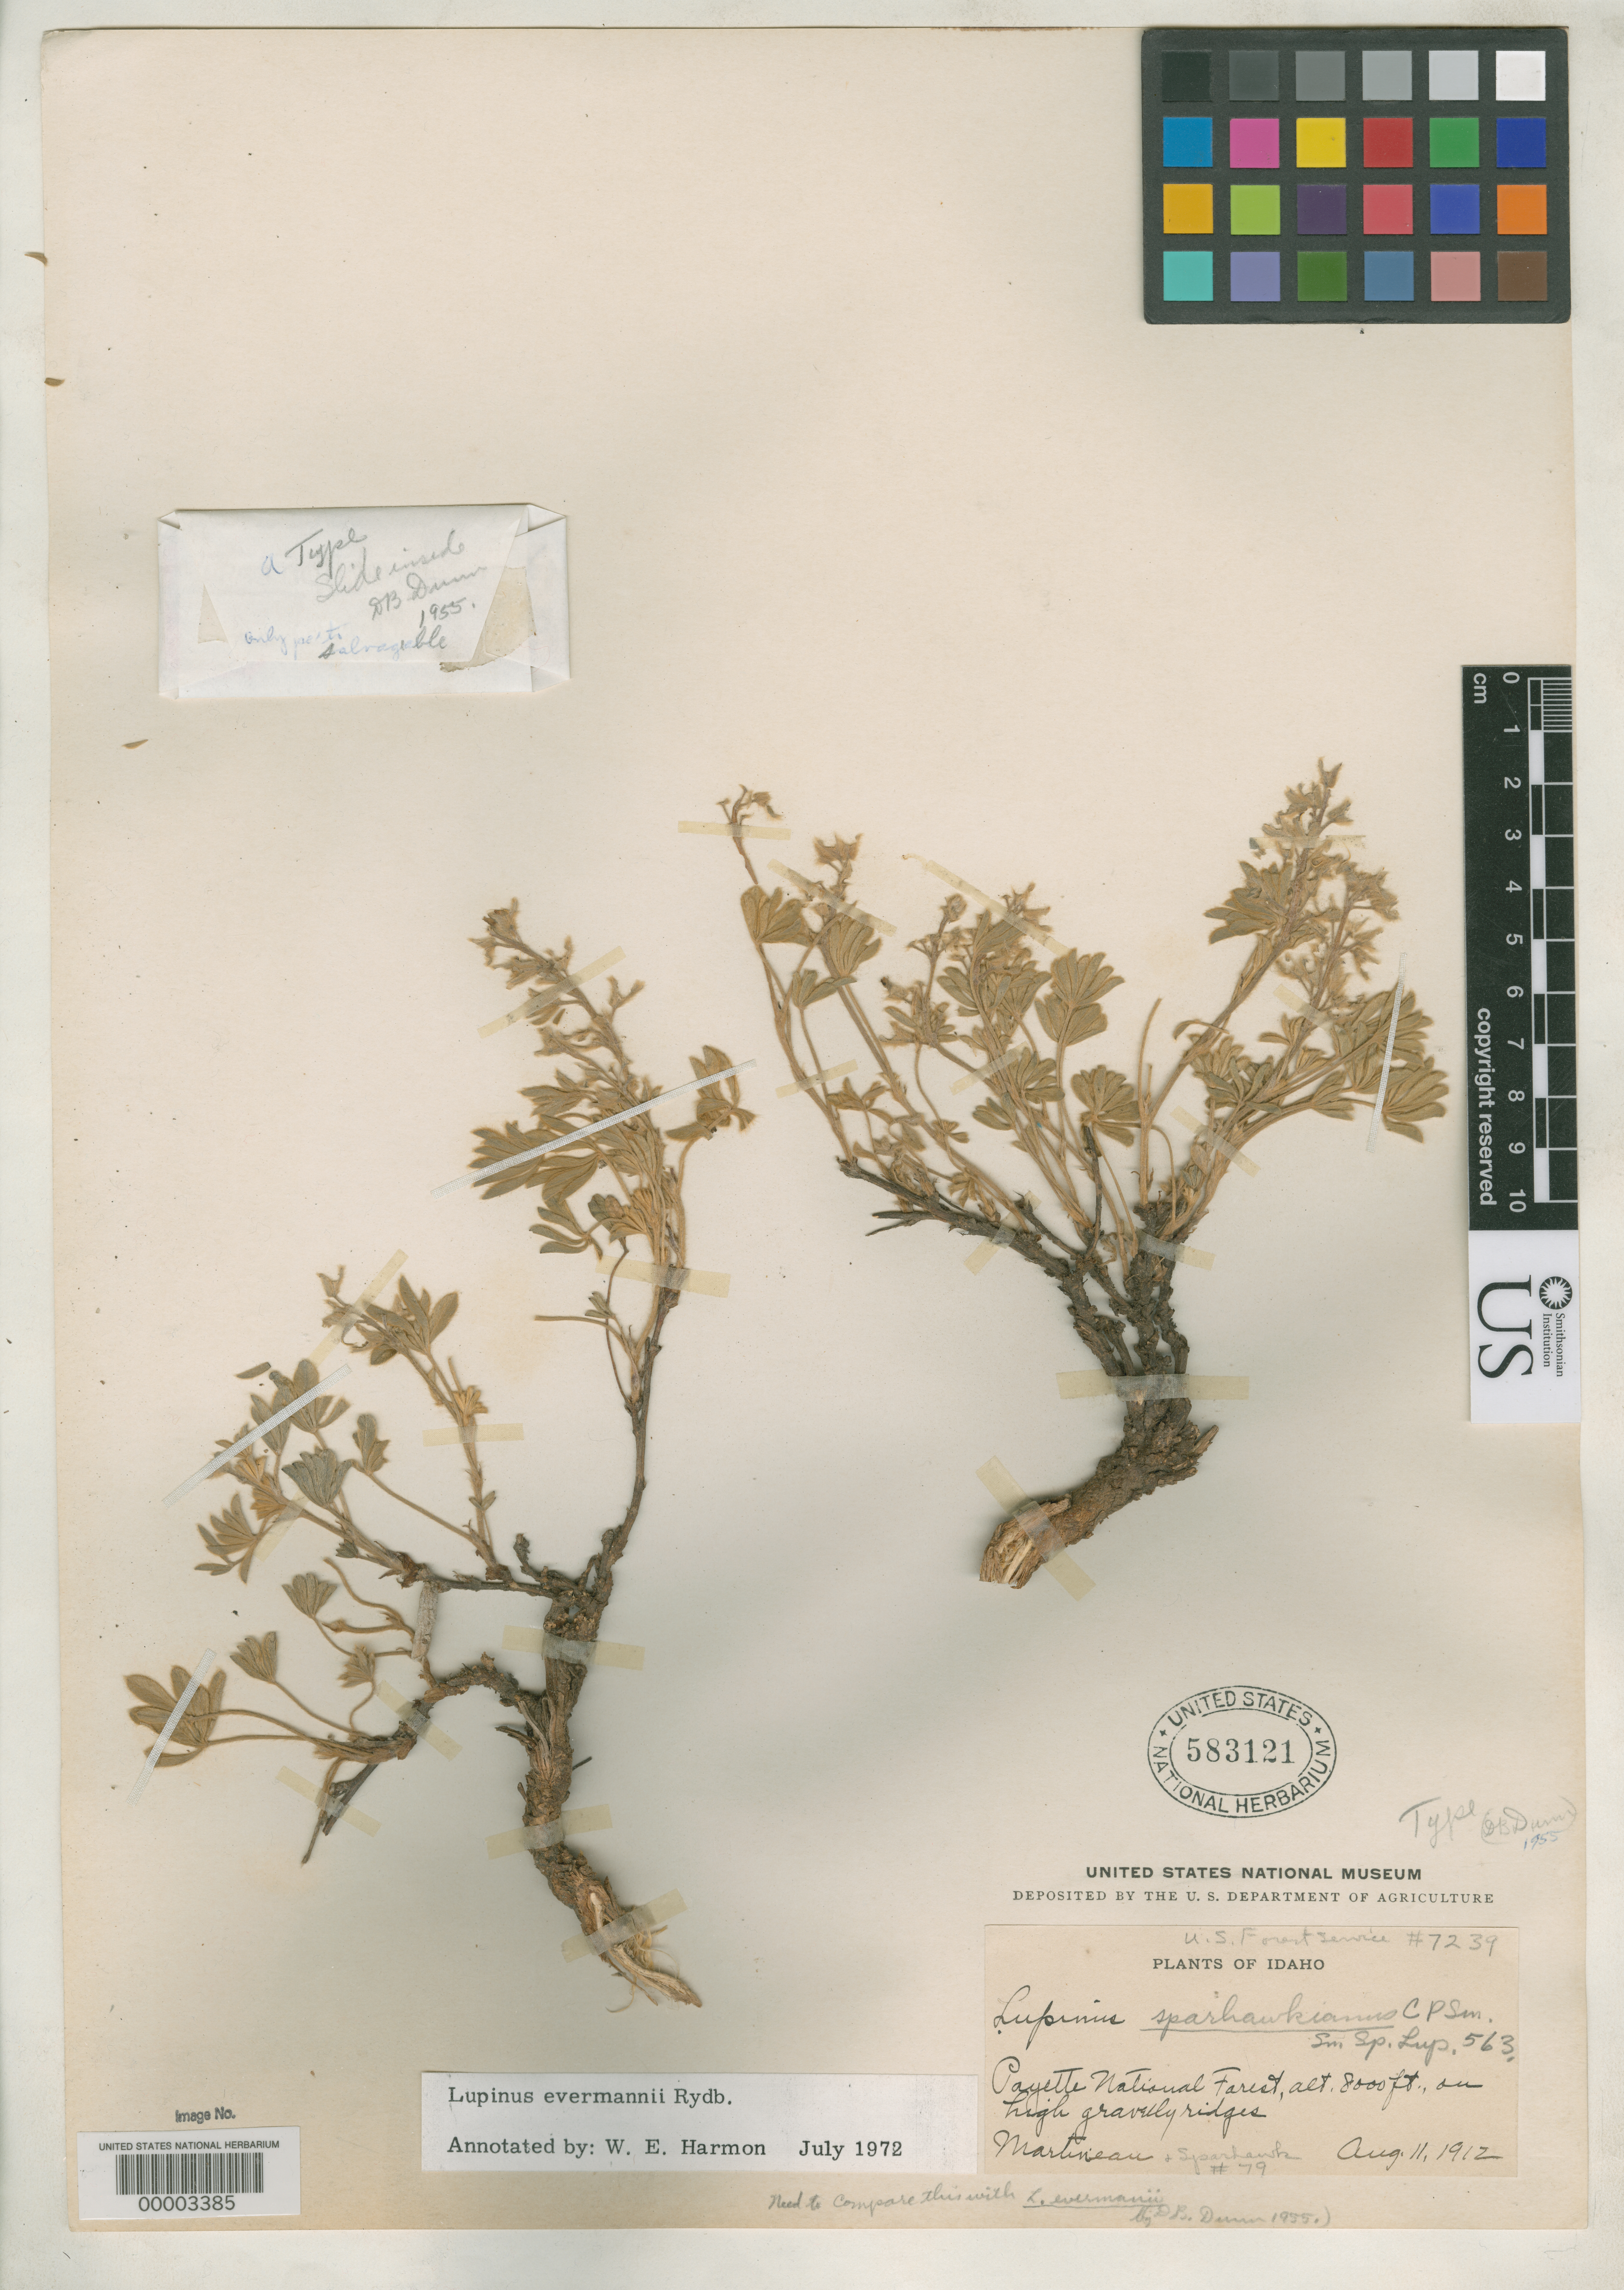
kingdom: Plantae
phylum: Tracheophyta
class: Magnoliopsida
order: Fabales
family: Fabaceae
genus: Lupinus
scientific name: Lupinus sparhawkianus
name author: C.P. Sm.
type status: Holotype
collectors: B. Martineau & W. Sparhawk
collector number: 79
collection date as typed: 11 Aug 1912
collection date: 1912-08-11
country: United States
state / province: Idaho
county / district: Valley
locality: Payette forest.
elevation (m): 2438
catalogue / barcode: US 583121